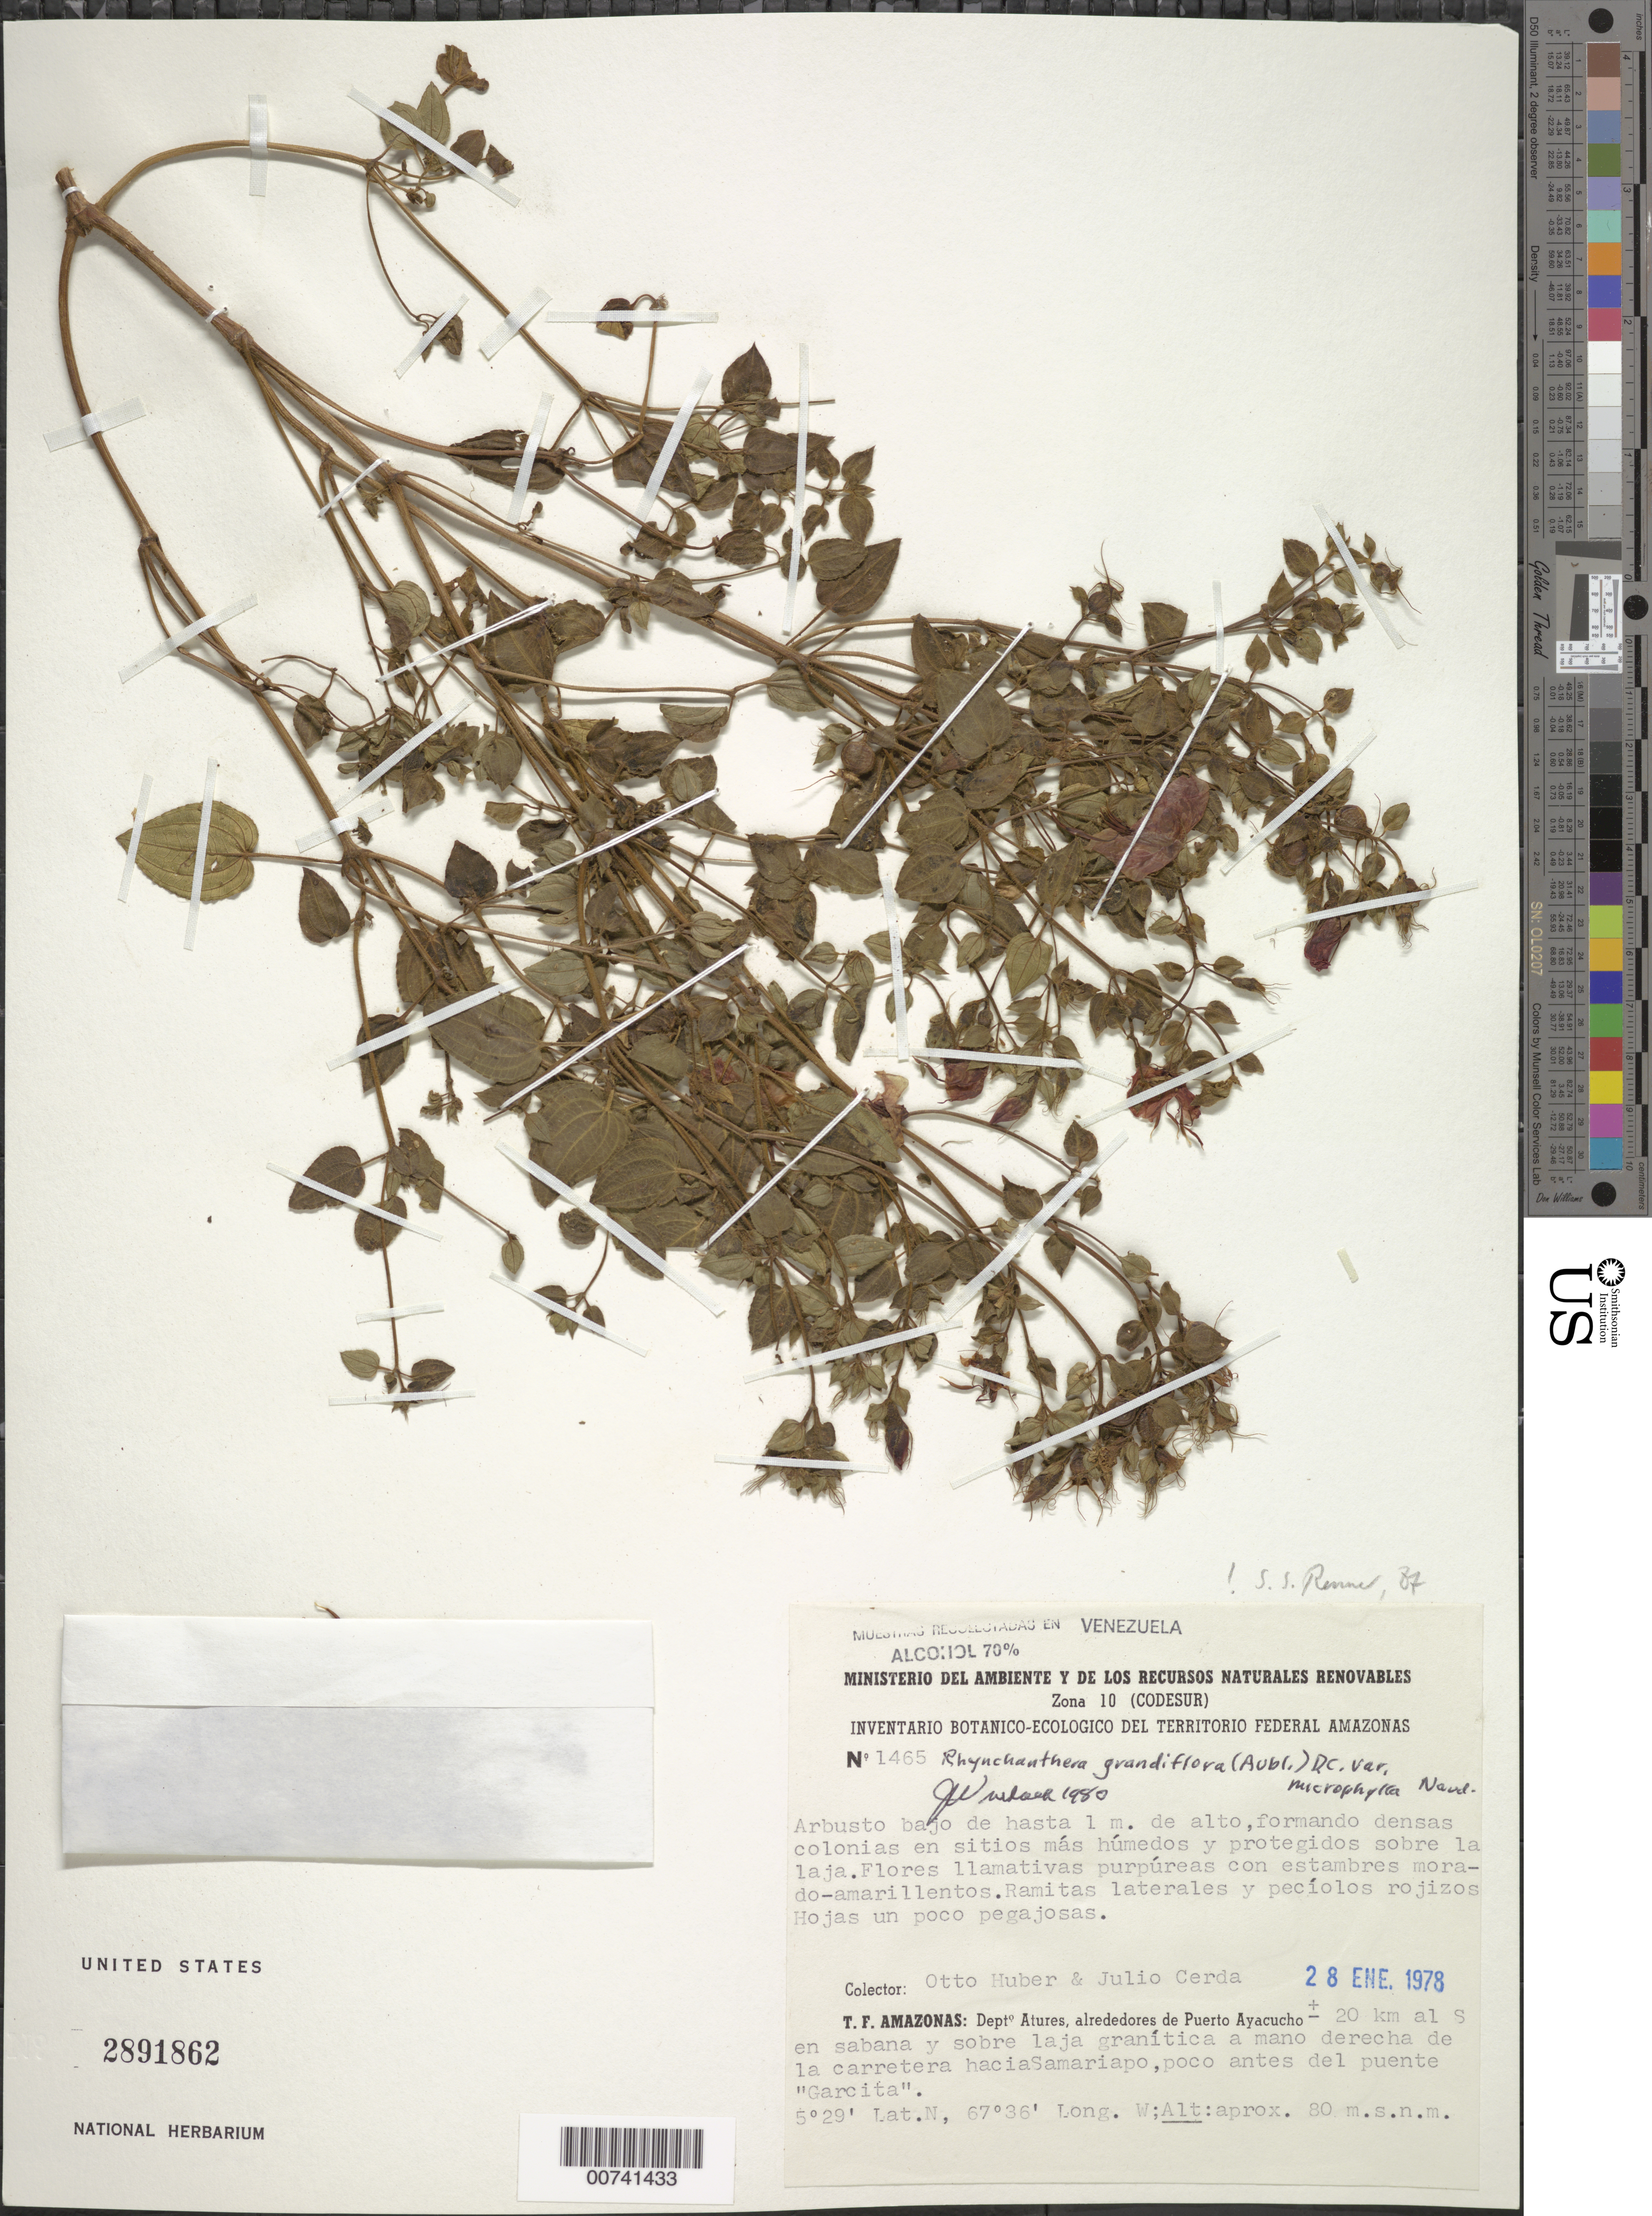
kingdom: Plantae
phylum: Tracheophyta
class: Magnoliopsida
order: Myrtales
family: Melastomataceae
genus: Rhynchanthera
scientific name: Rhynchanthera grandiflora var. microphylla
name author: Naudin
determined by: Renner, S. S.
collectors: O. Huber & J. Cerda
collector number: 1465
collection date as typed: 28-Jan-78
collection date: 1978-01-28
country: Venezuela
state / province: Amazonas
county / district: Atures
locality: Puerto Ayacucho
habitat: Sitios mas humedos y protegidos sobre la laja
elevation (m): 80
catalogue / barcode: US 2891862